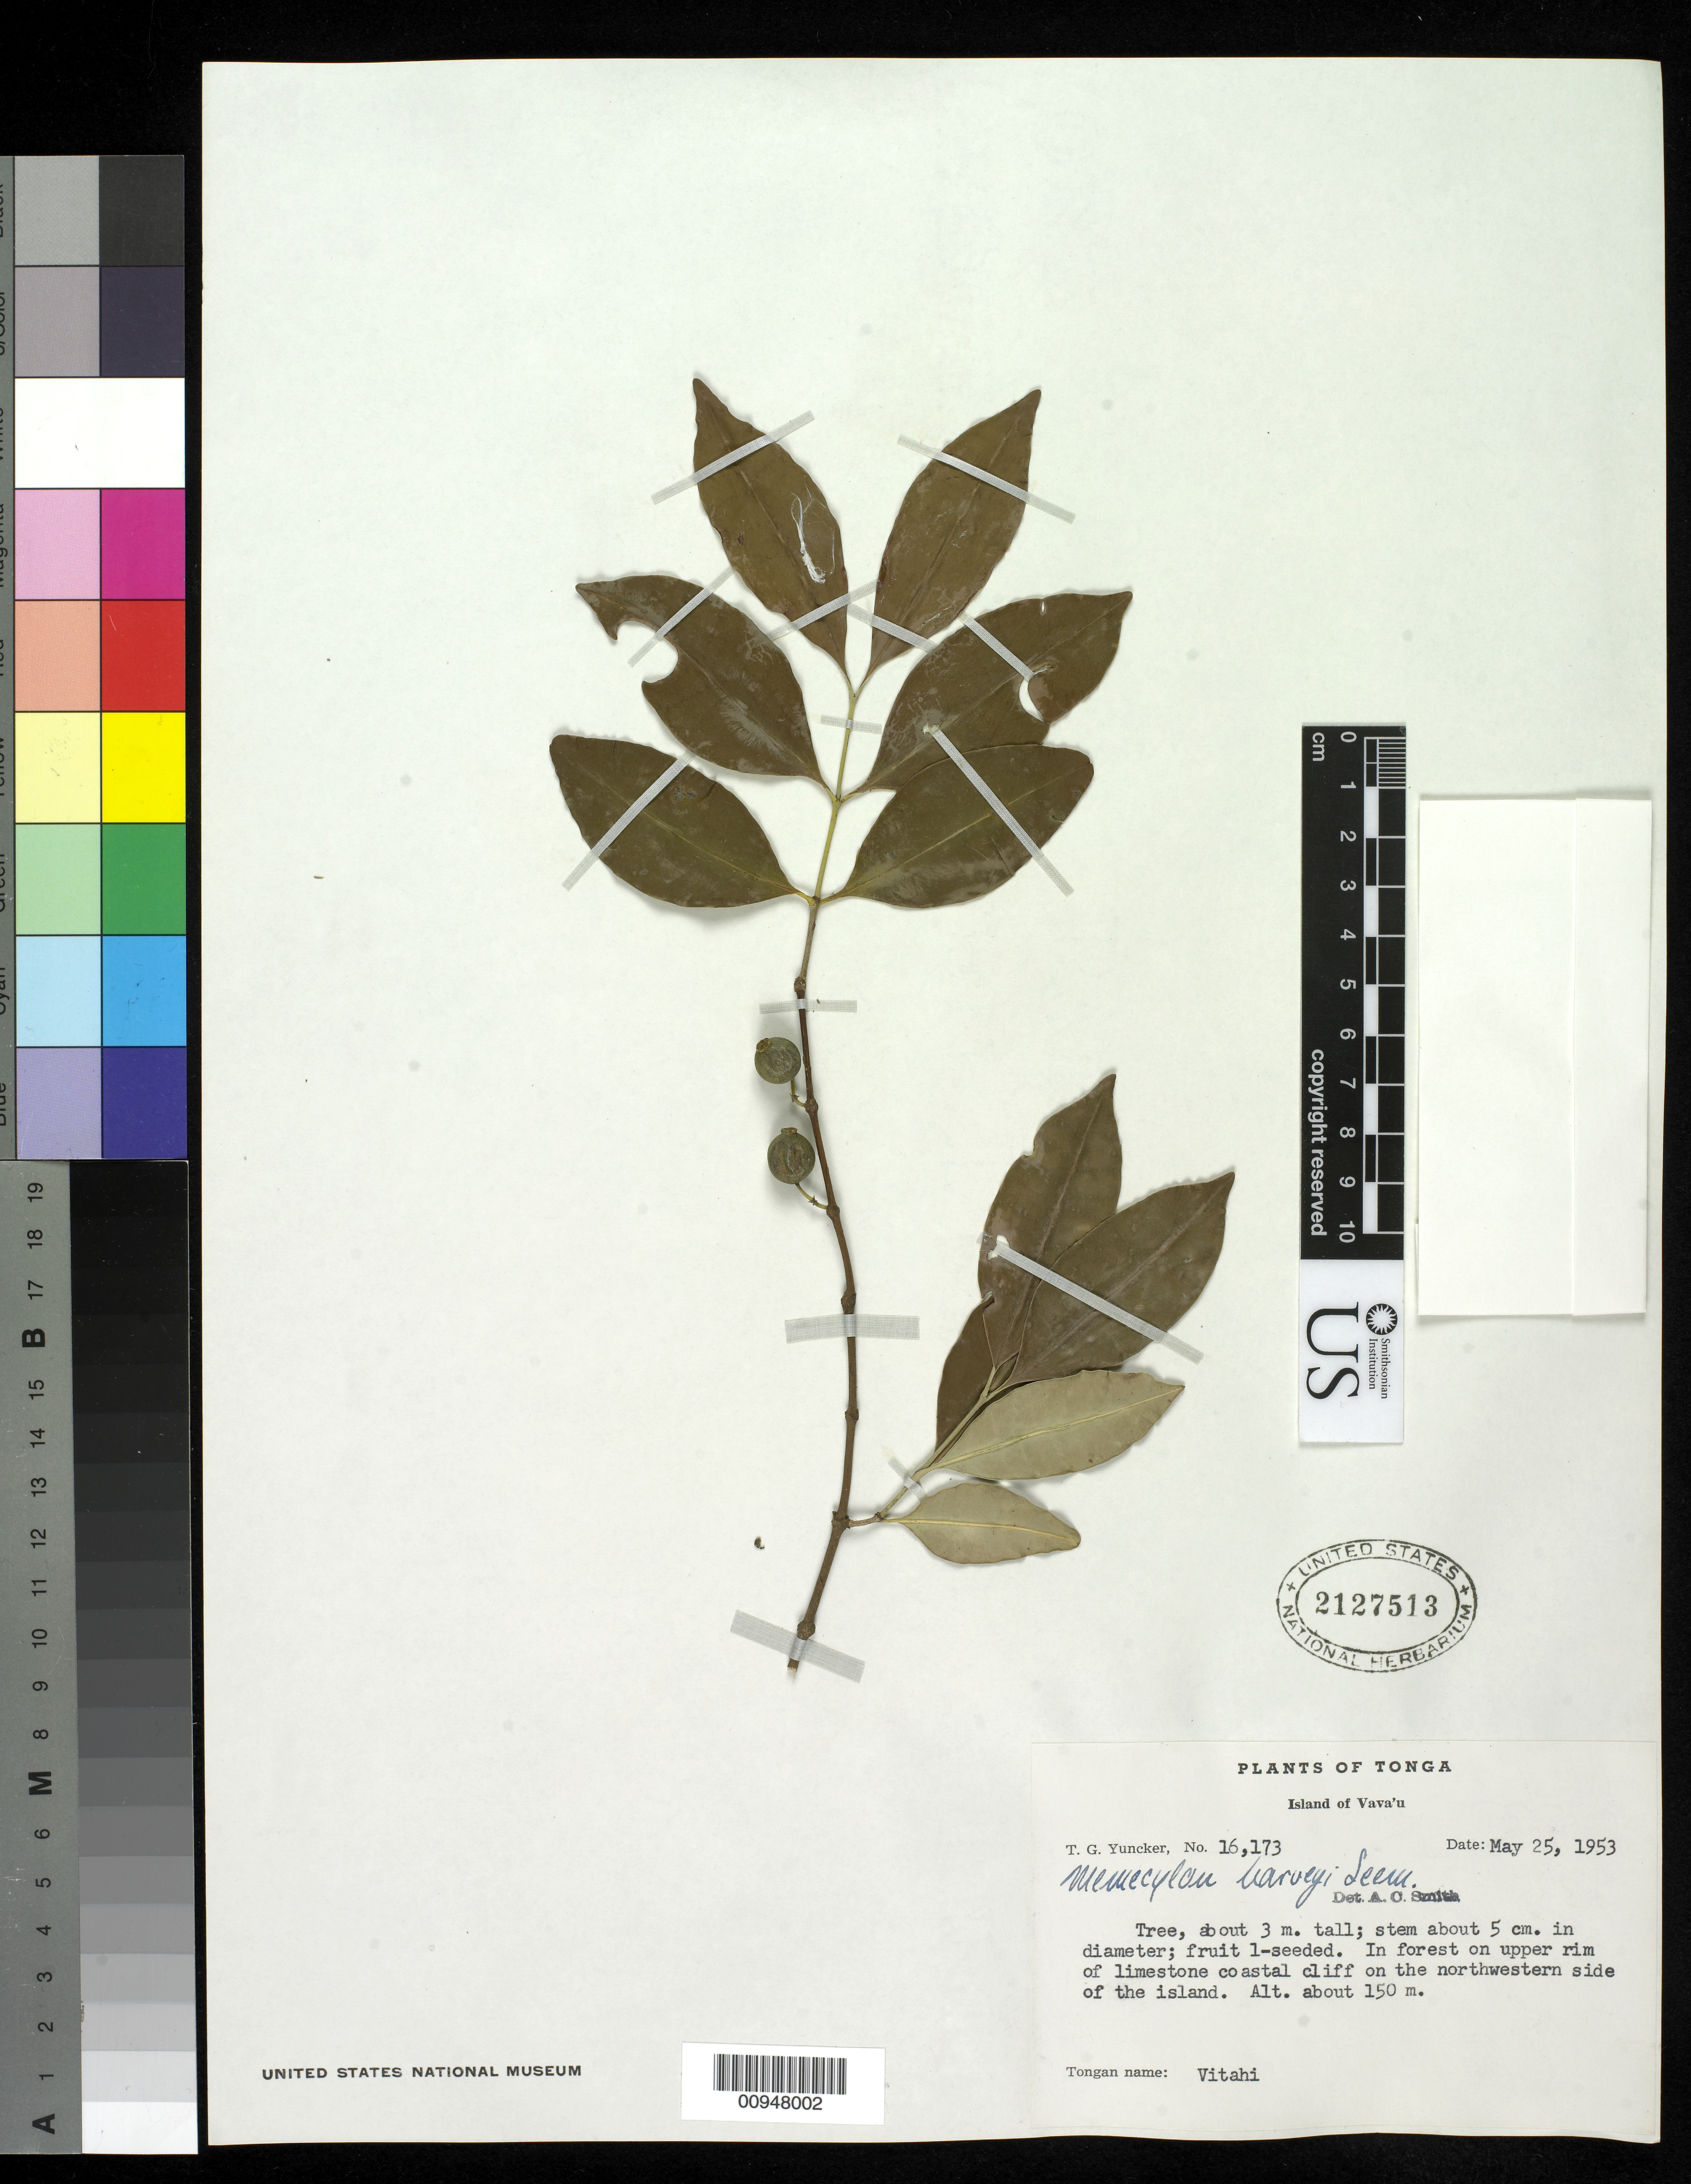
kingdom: Plantae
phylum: Tracheophyta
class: Magnoliopsida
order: Myrtales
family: Melastomataceae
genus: Memecylon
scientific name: Memecylon harveyi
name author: Seem.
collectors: T. G. Yuncker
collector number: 16173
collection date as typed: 25 May 1953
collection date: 1953-05-25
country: Tonga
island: Vava'u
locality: Upper rim limestone cliff NW side of island.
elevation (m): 150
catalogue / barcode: US 2127513